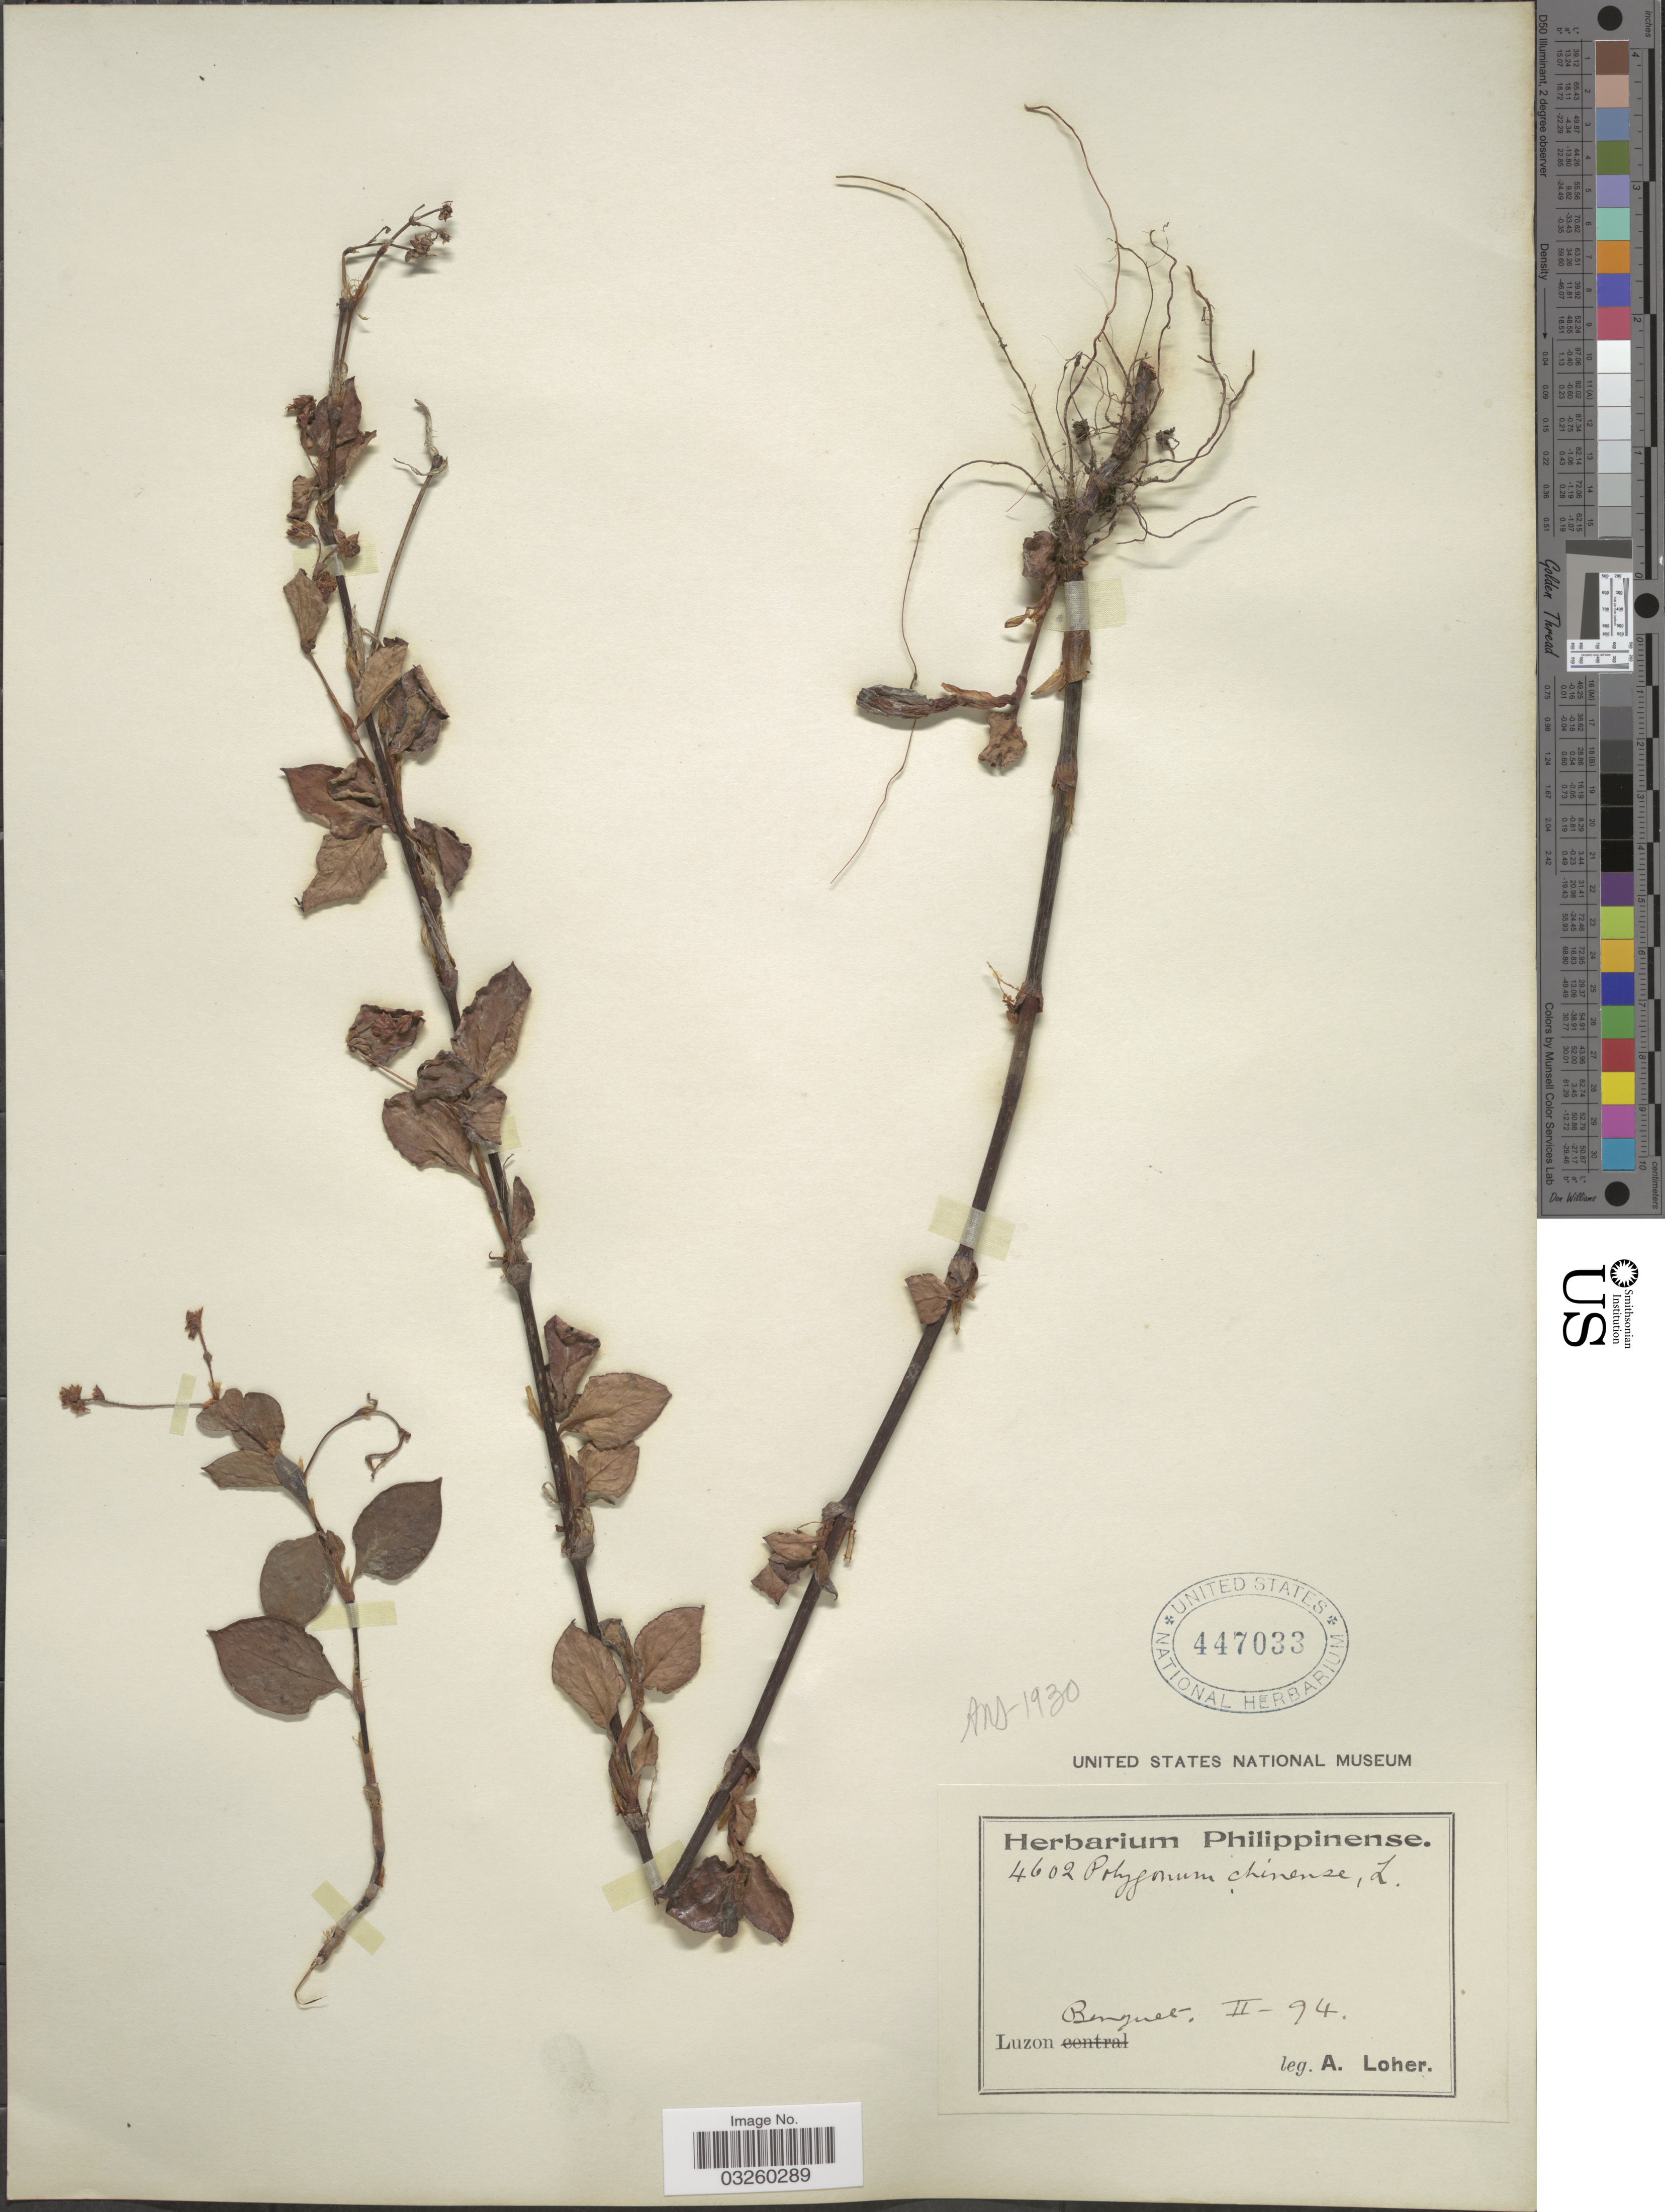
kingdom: Plantae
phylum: Tracheophyta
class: Magnoliopsida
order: Caryophyllales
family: Polygonaceae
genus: Polygonum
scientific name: Polygonum chinense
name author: L.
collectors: A. Loher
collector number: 4602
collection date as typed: Transcribed d/m/y: /2/94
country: Philippines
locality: Luzon. Benguet.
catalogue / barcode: US 447033